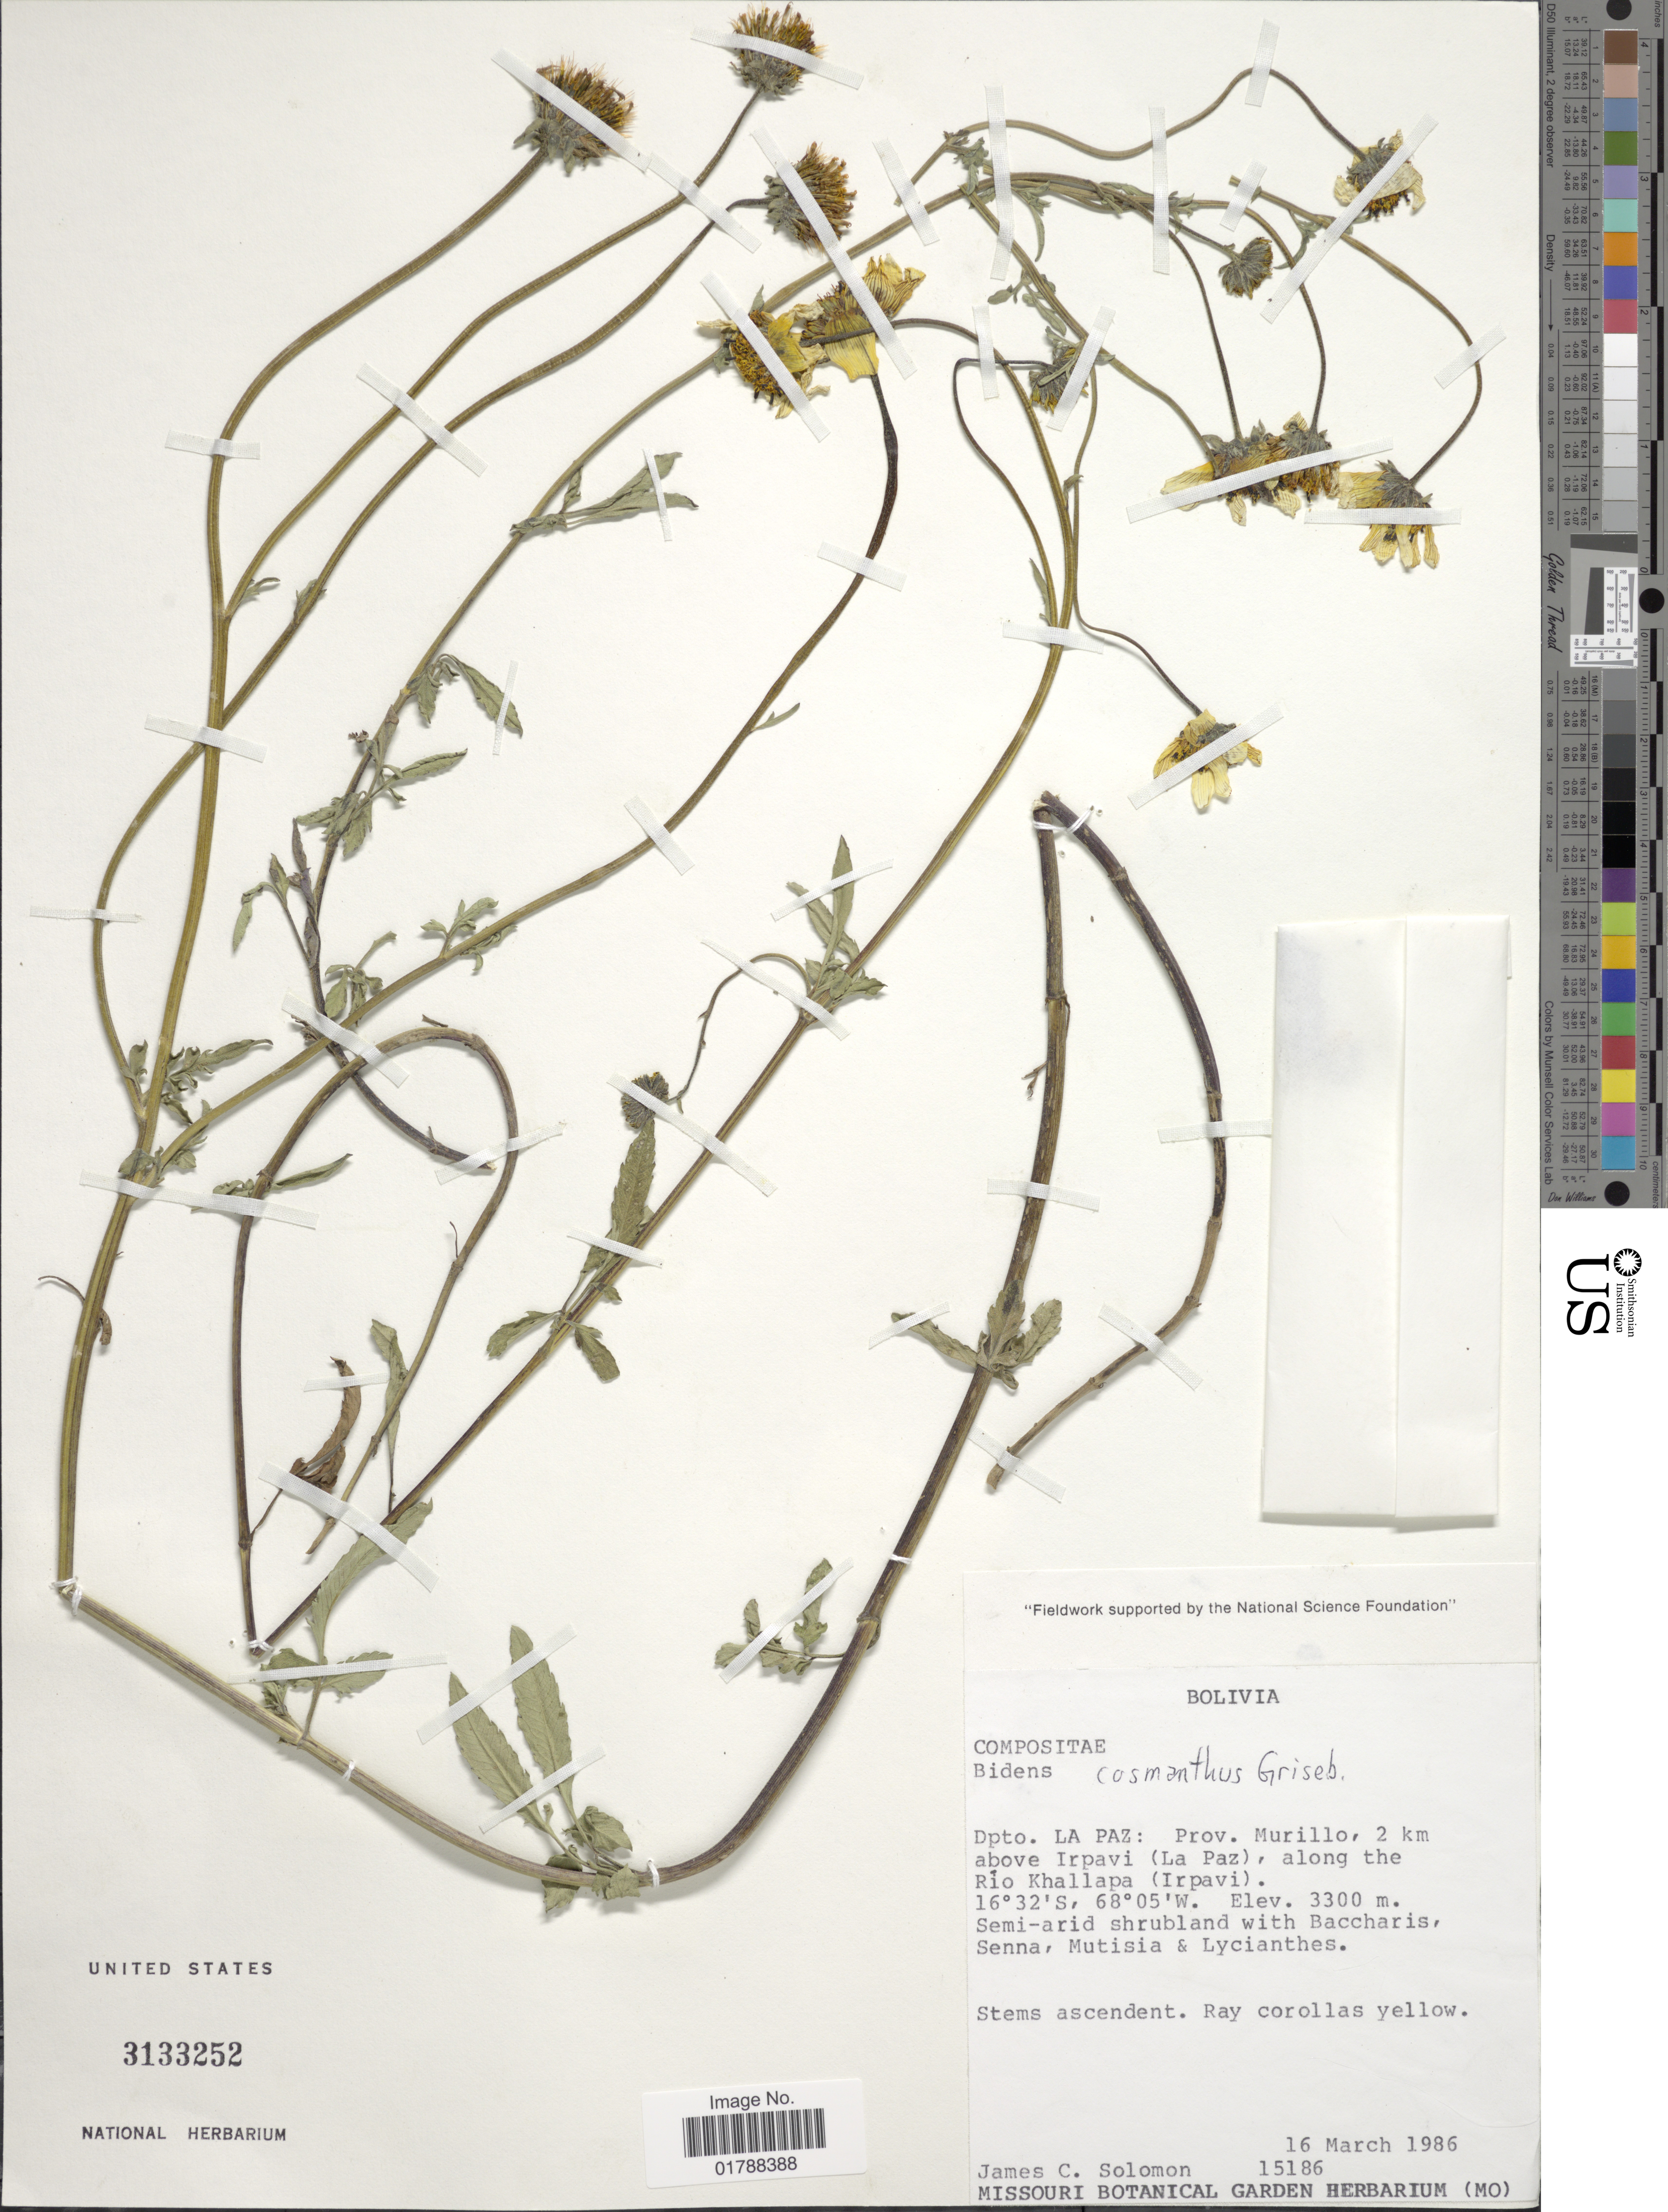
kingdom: Plantae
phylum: Tracheophyta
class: Magnoliopsida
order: Asterales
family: Asteraceae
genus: Bidens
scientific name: Bidens cosmantha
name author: Griseb.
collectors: J. C. Solomon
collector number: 15186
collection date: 1986-03-16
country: Bolivia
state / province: La Paz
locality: Prov. Murillo, 2 km above Irpavi (La Paz), along the Río Khallapa (Irpavi)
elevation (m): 3300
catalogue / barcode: US 3133252